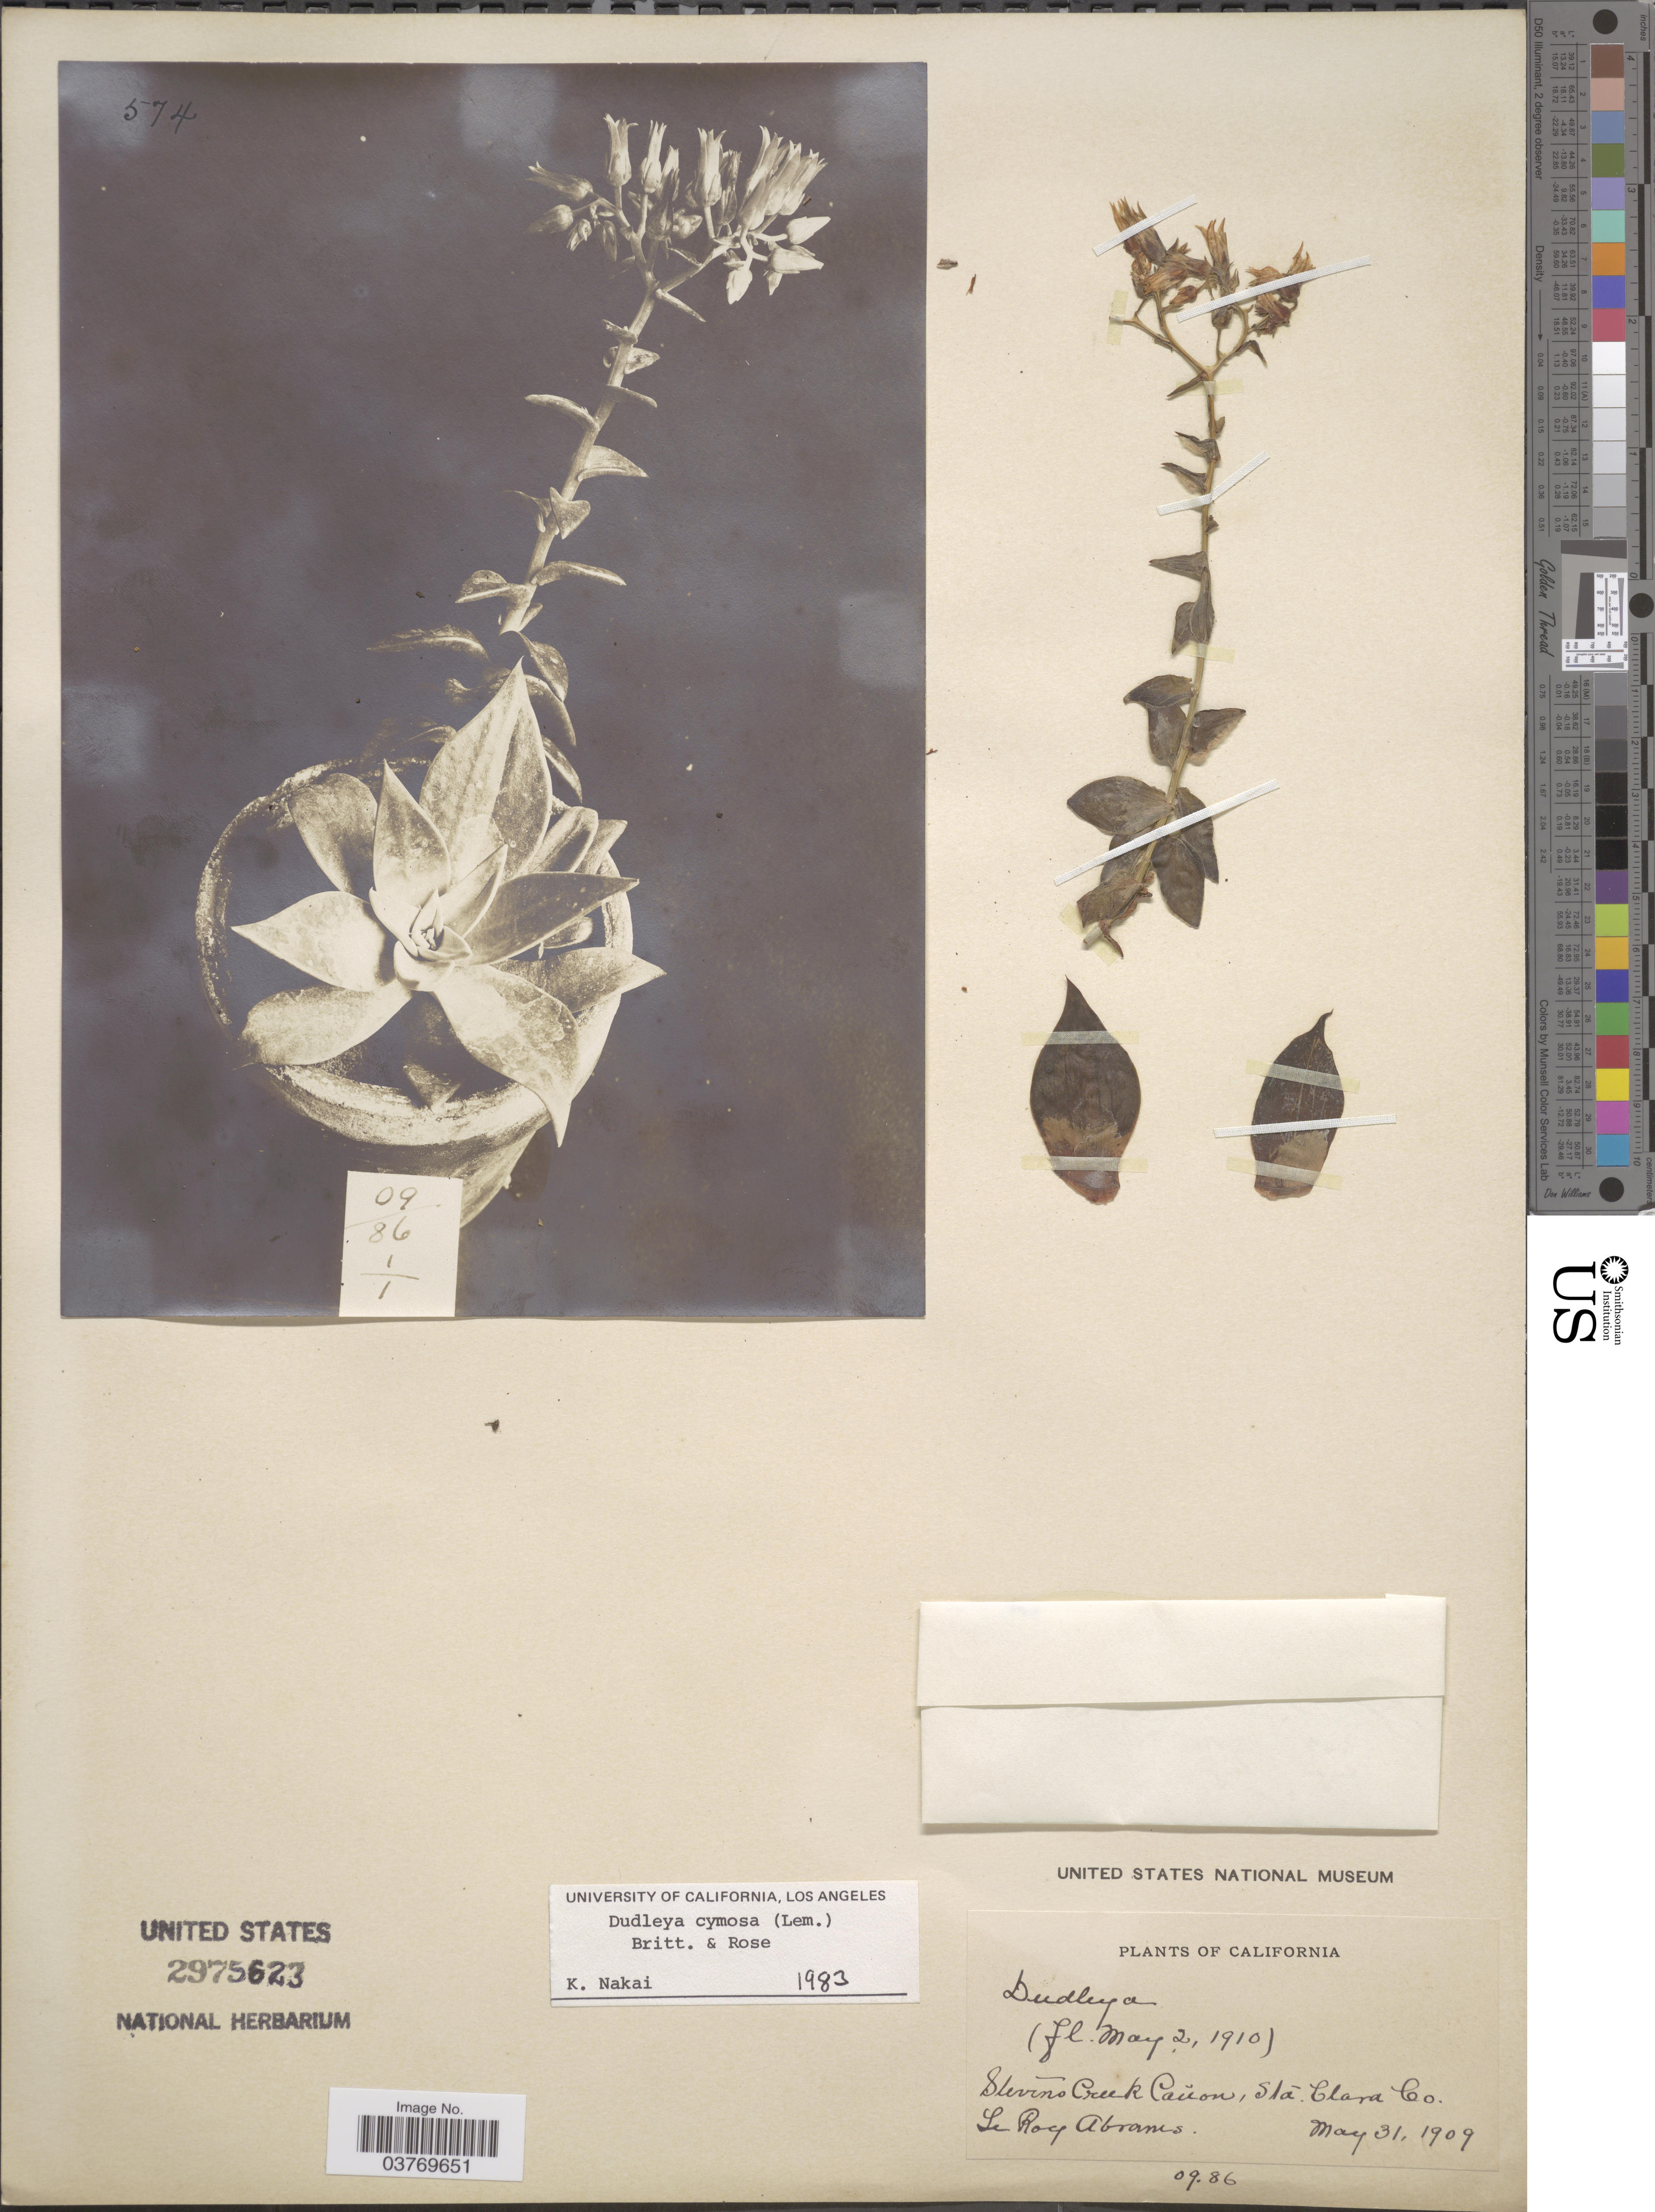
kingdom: Plantae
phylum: Tracheophyta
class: Magnoliopsida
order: Saxifragales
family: Crassulaceae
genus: Dudleya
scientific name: Dudleya cymosa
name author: (Lem.) Britton & Rose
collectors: L. Abrams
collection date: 1909-05-31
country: United States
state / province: California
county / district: Santa Clara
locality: Stevens Creek Cañon, Sta. Clara Co.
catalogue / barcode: US 2975623